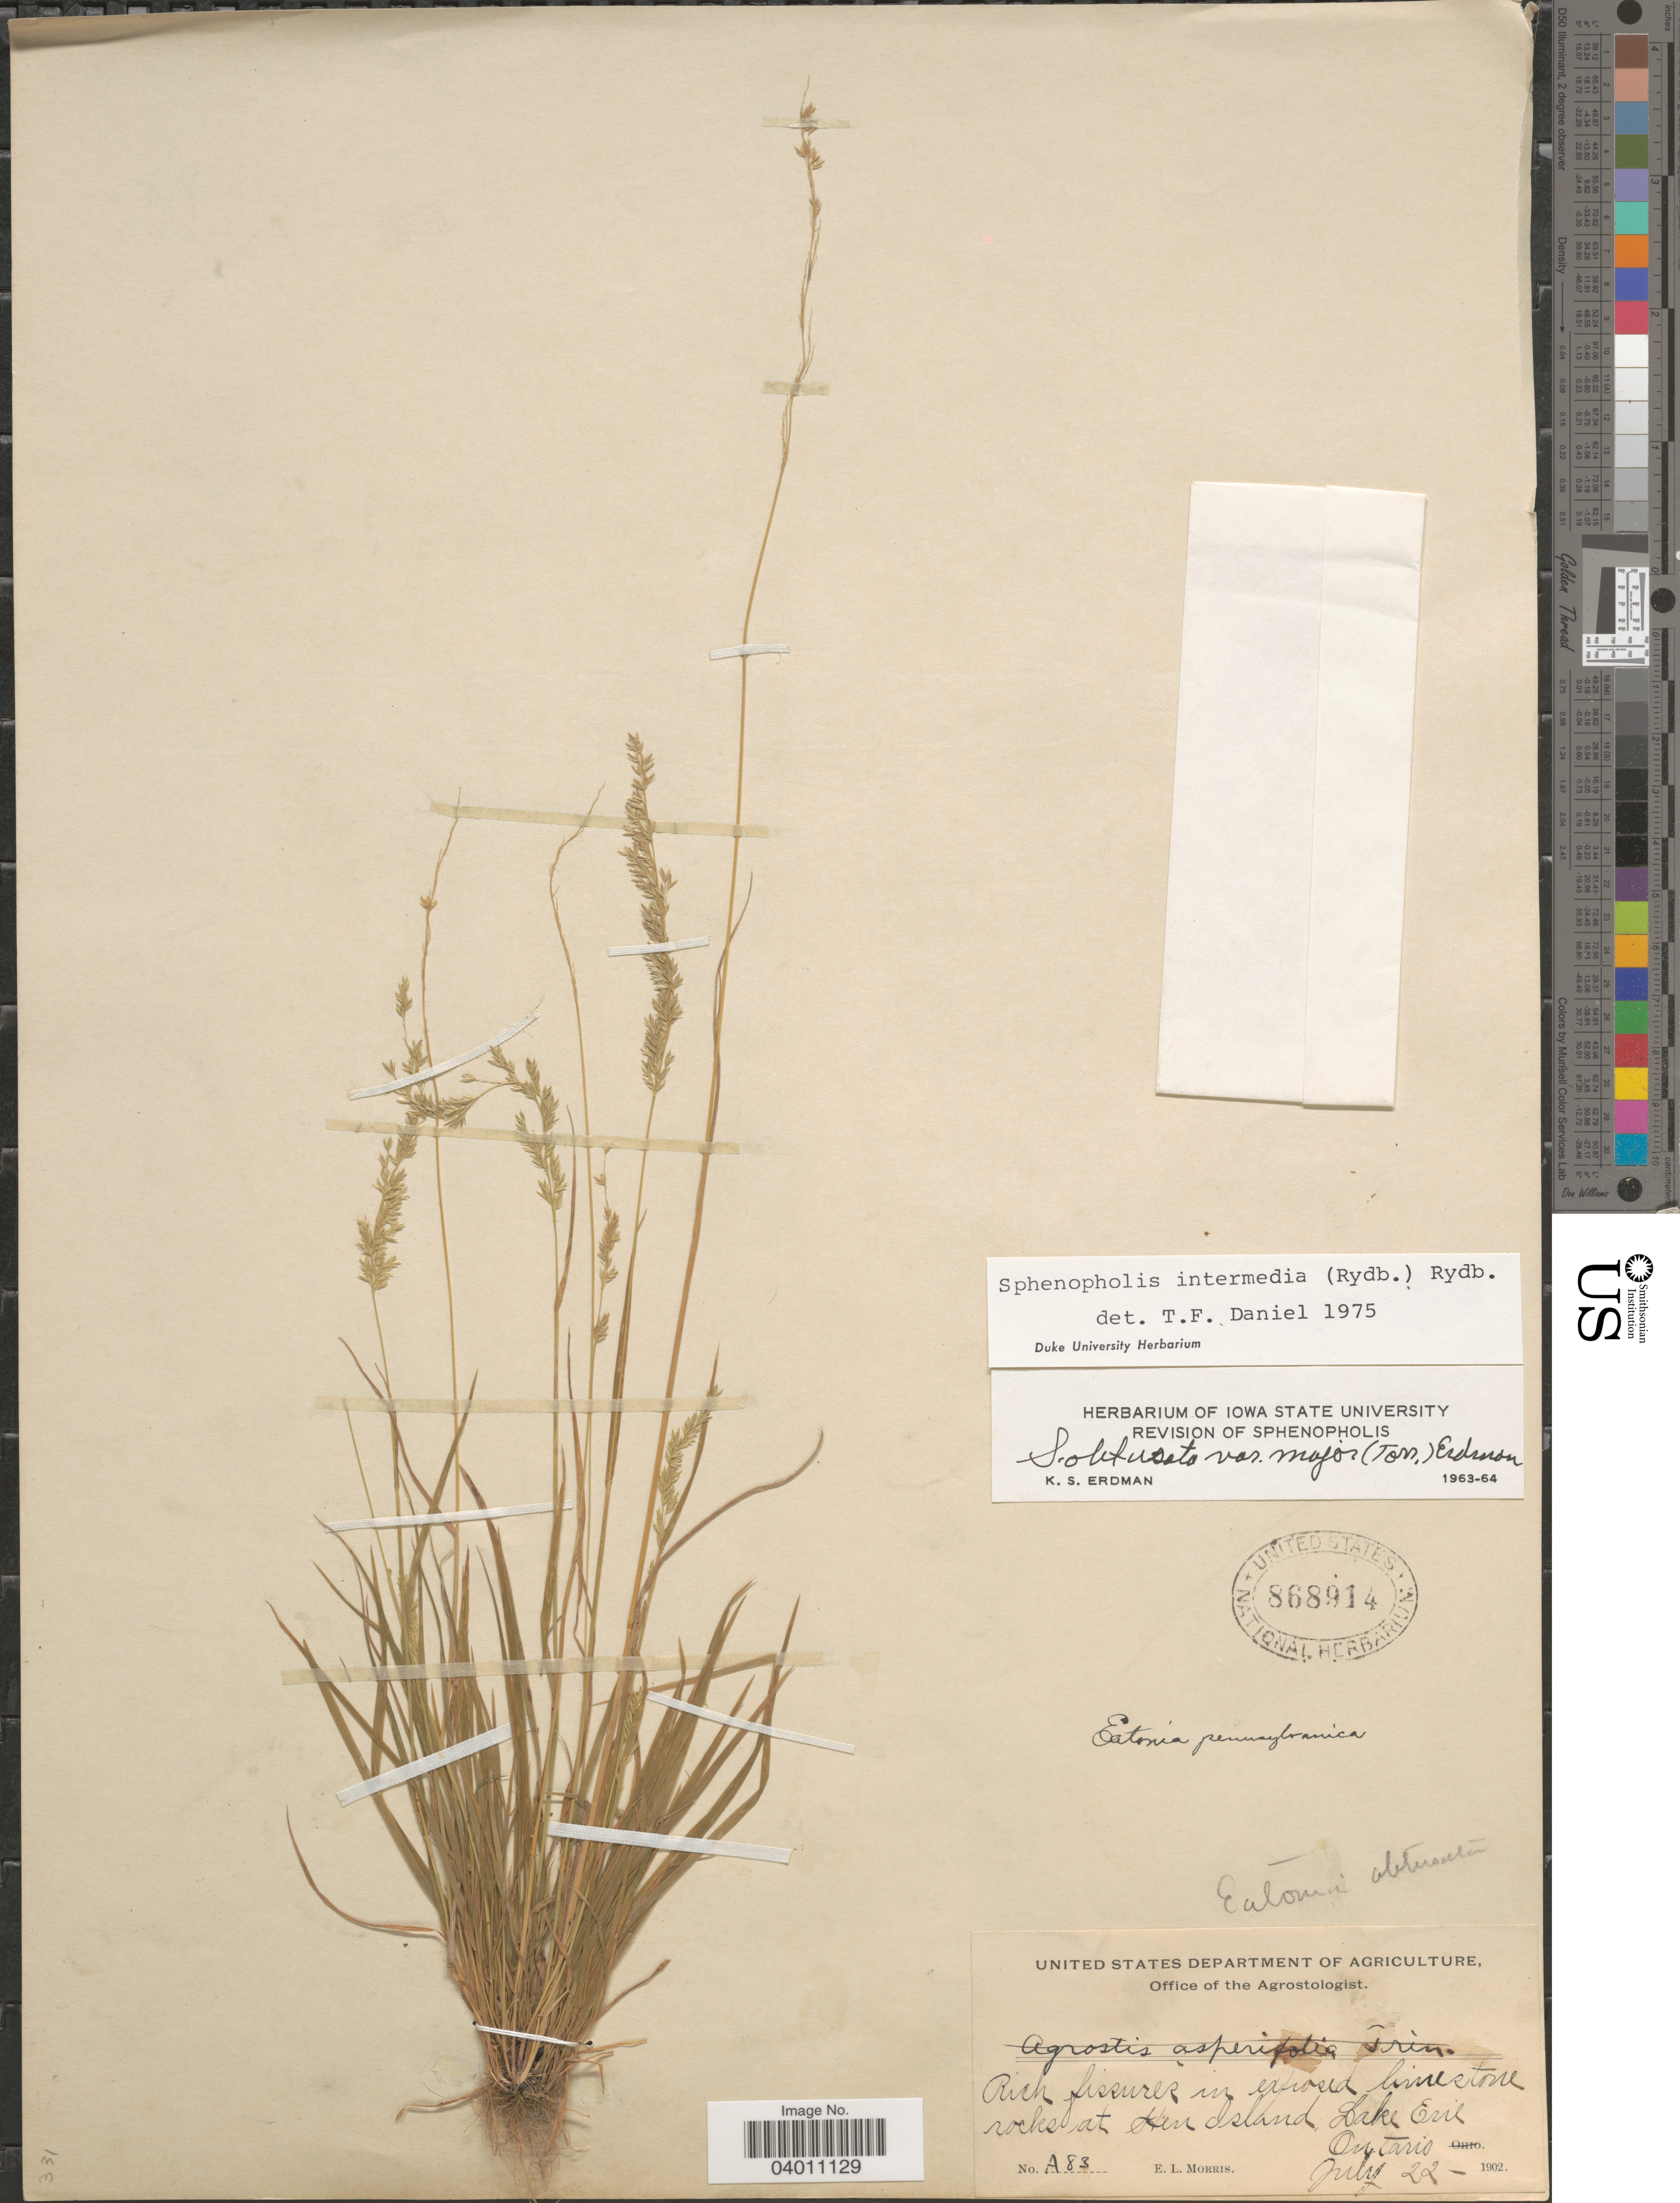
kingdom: Plantae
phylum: Tracheophyta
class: Liliopsida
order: Poales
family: Poaceae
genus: Sphenopholis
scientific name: Sphenopholis intermedia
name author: (Rydb.) Rydb.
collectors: E. Morris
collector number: A 83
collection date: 1902-07-22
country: Canada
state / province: Ontario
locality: At Hen Island, Lake Erie.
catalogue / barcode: US 868914